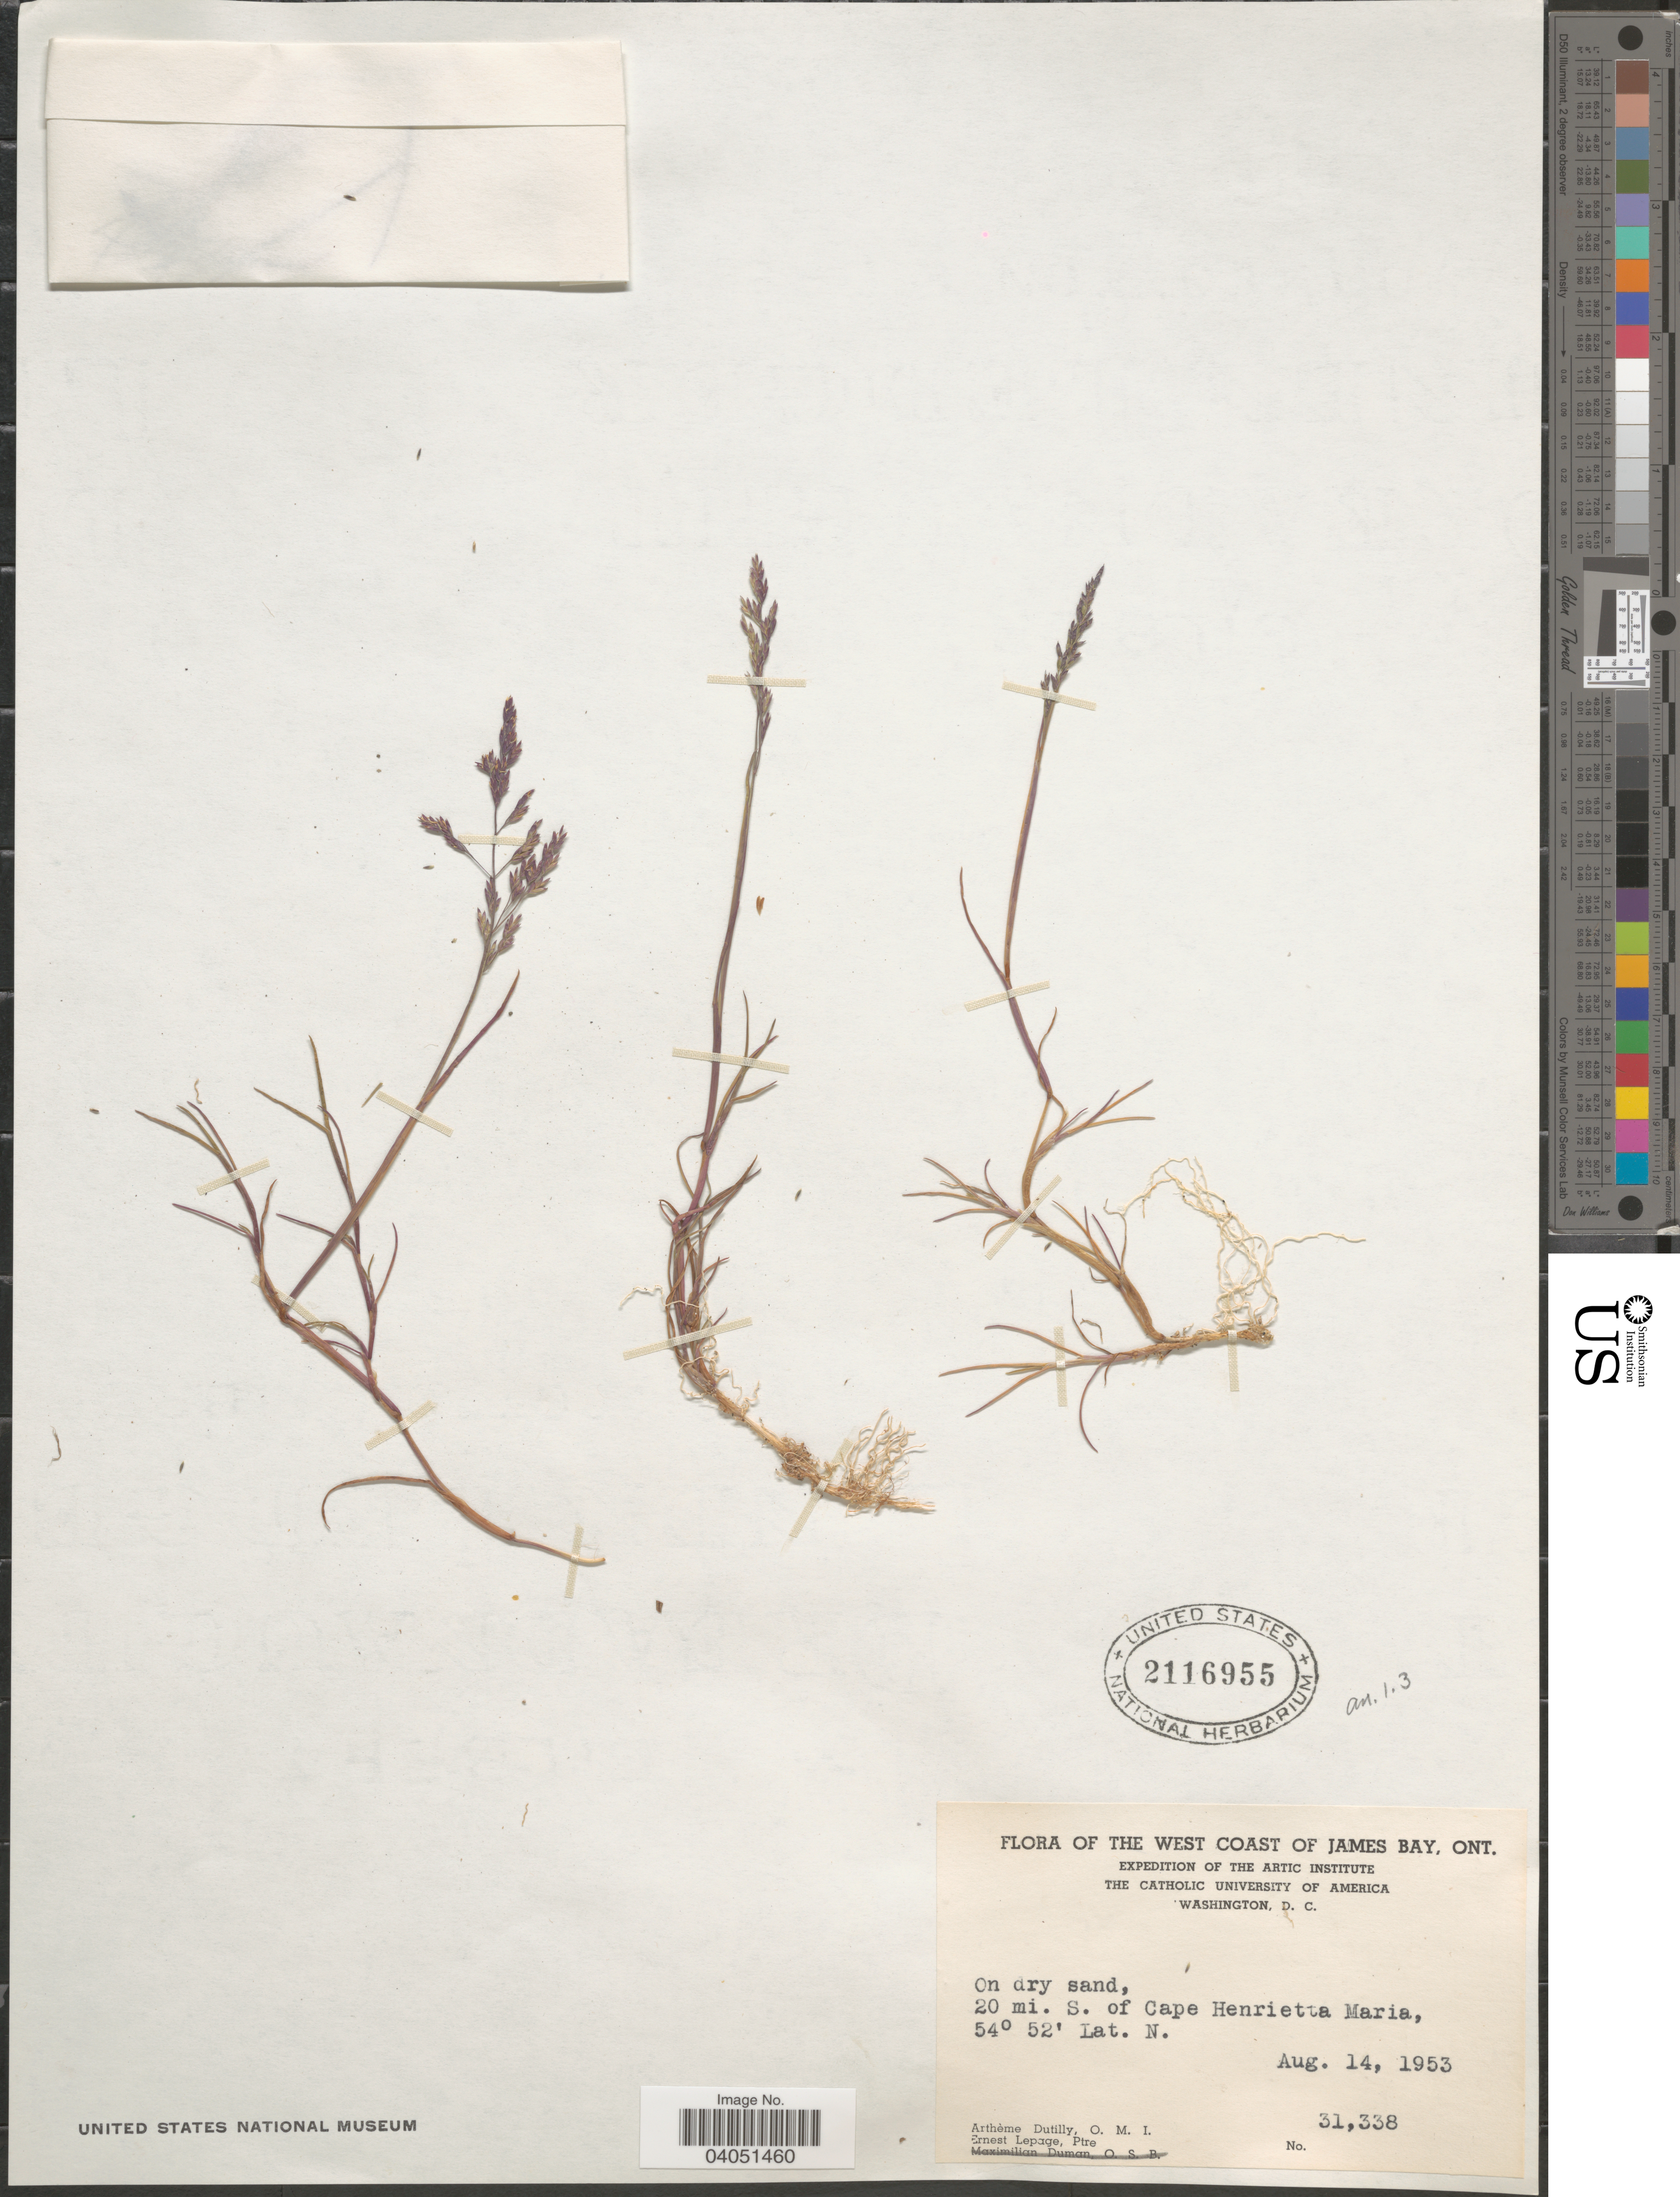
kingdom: Plantae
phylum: Tracheophyta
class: Liliopsida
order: Poales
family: Poaceae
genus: Puccinellia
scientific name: Puccinellia phryganodes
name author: (Trin.) Scribn. & Merr.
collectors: A. Dutilly & E. Lepage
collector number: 31338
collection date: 1953-08-14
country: Canada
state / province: Ontario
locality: The West Coast of James Bay. On dry sand, 20 mi. S. of Cape Henrietta Maria.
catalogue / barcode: US 2116955